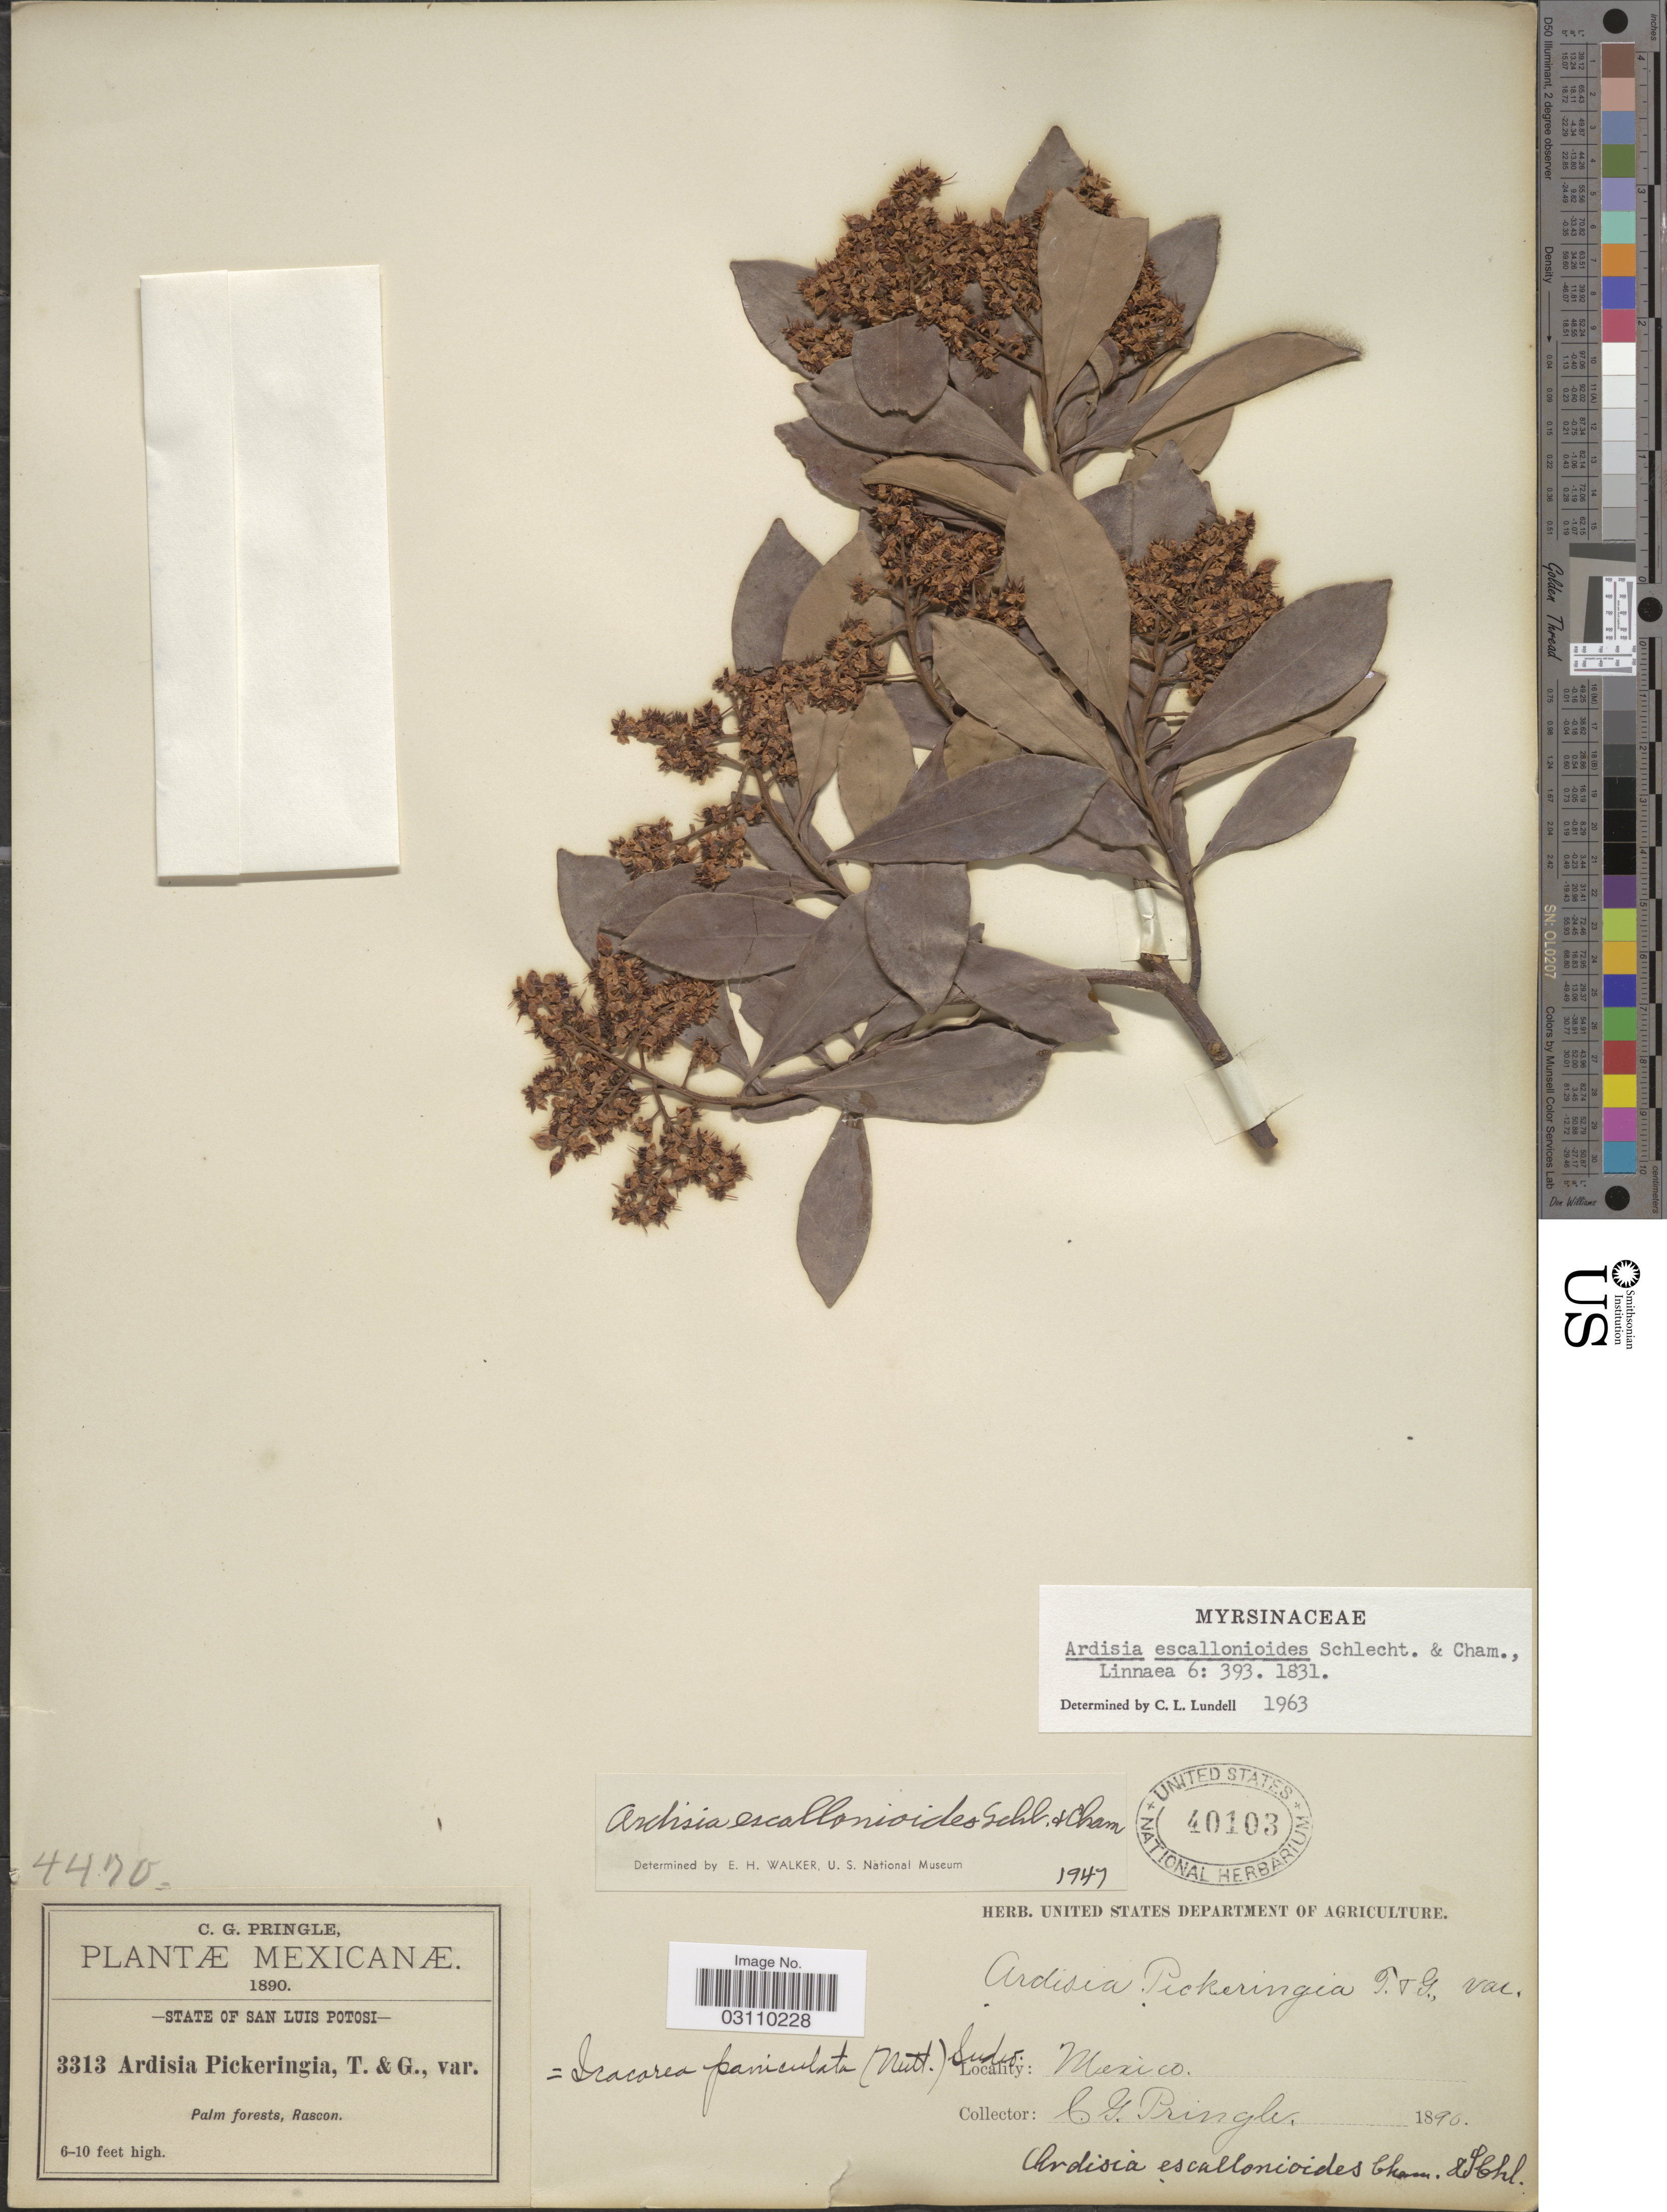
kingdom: Plantae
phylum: Tracheophyta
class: Magnoliopsida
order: Ericales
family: Primulaceae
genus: Ardisia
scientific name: Ardisia escallonioides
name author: Schltdl. & Cham.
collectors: C. G. Pringle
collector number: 3313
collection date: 1890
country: Mexico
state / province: San Luis Potosí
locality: Palm forests, Rascon.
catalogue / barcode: US 40103